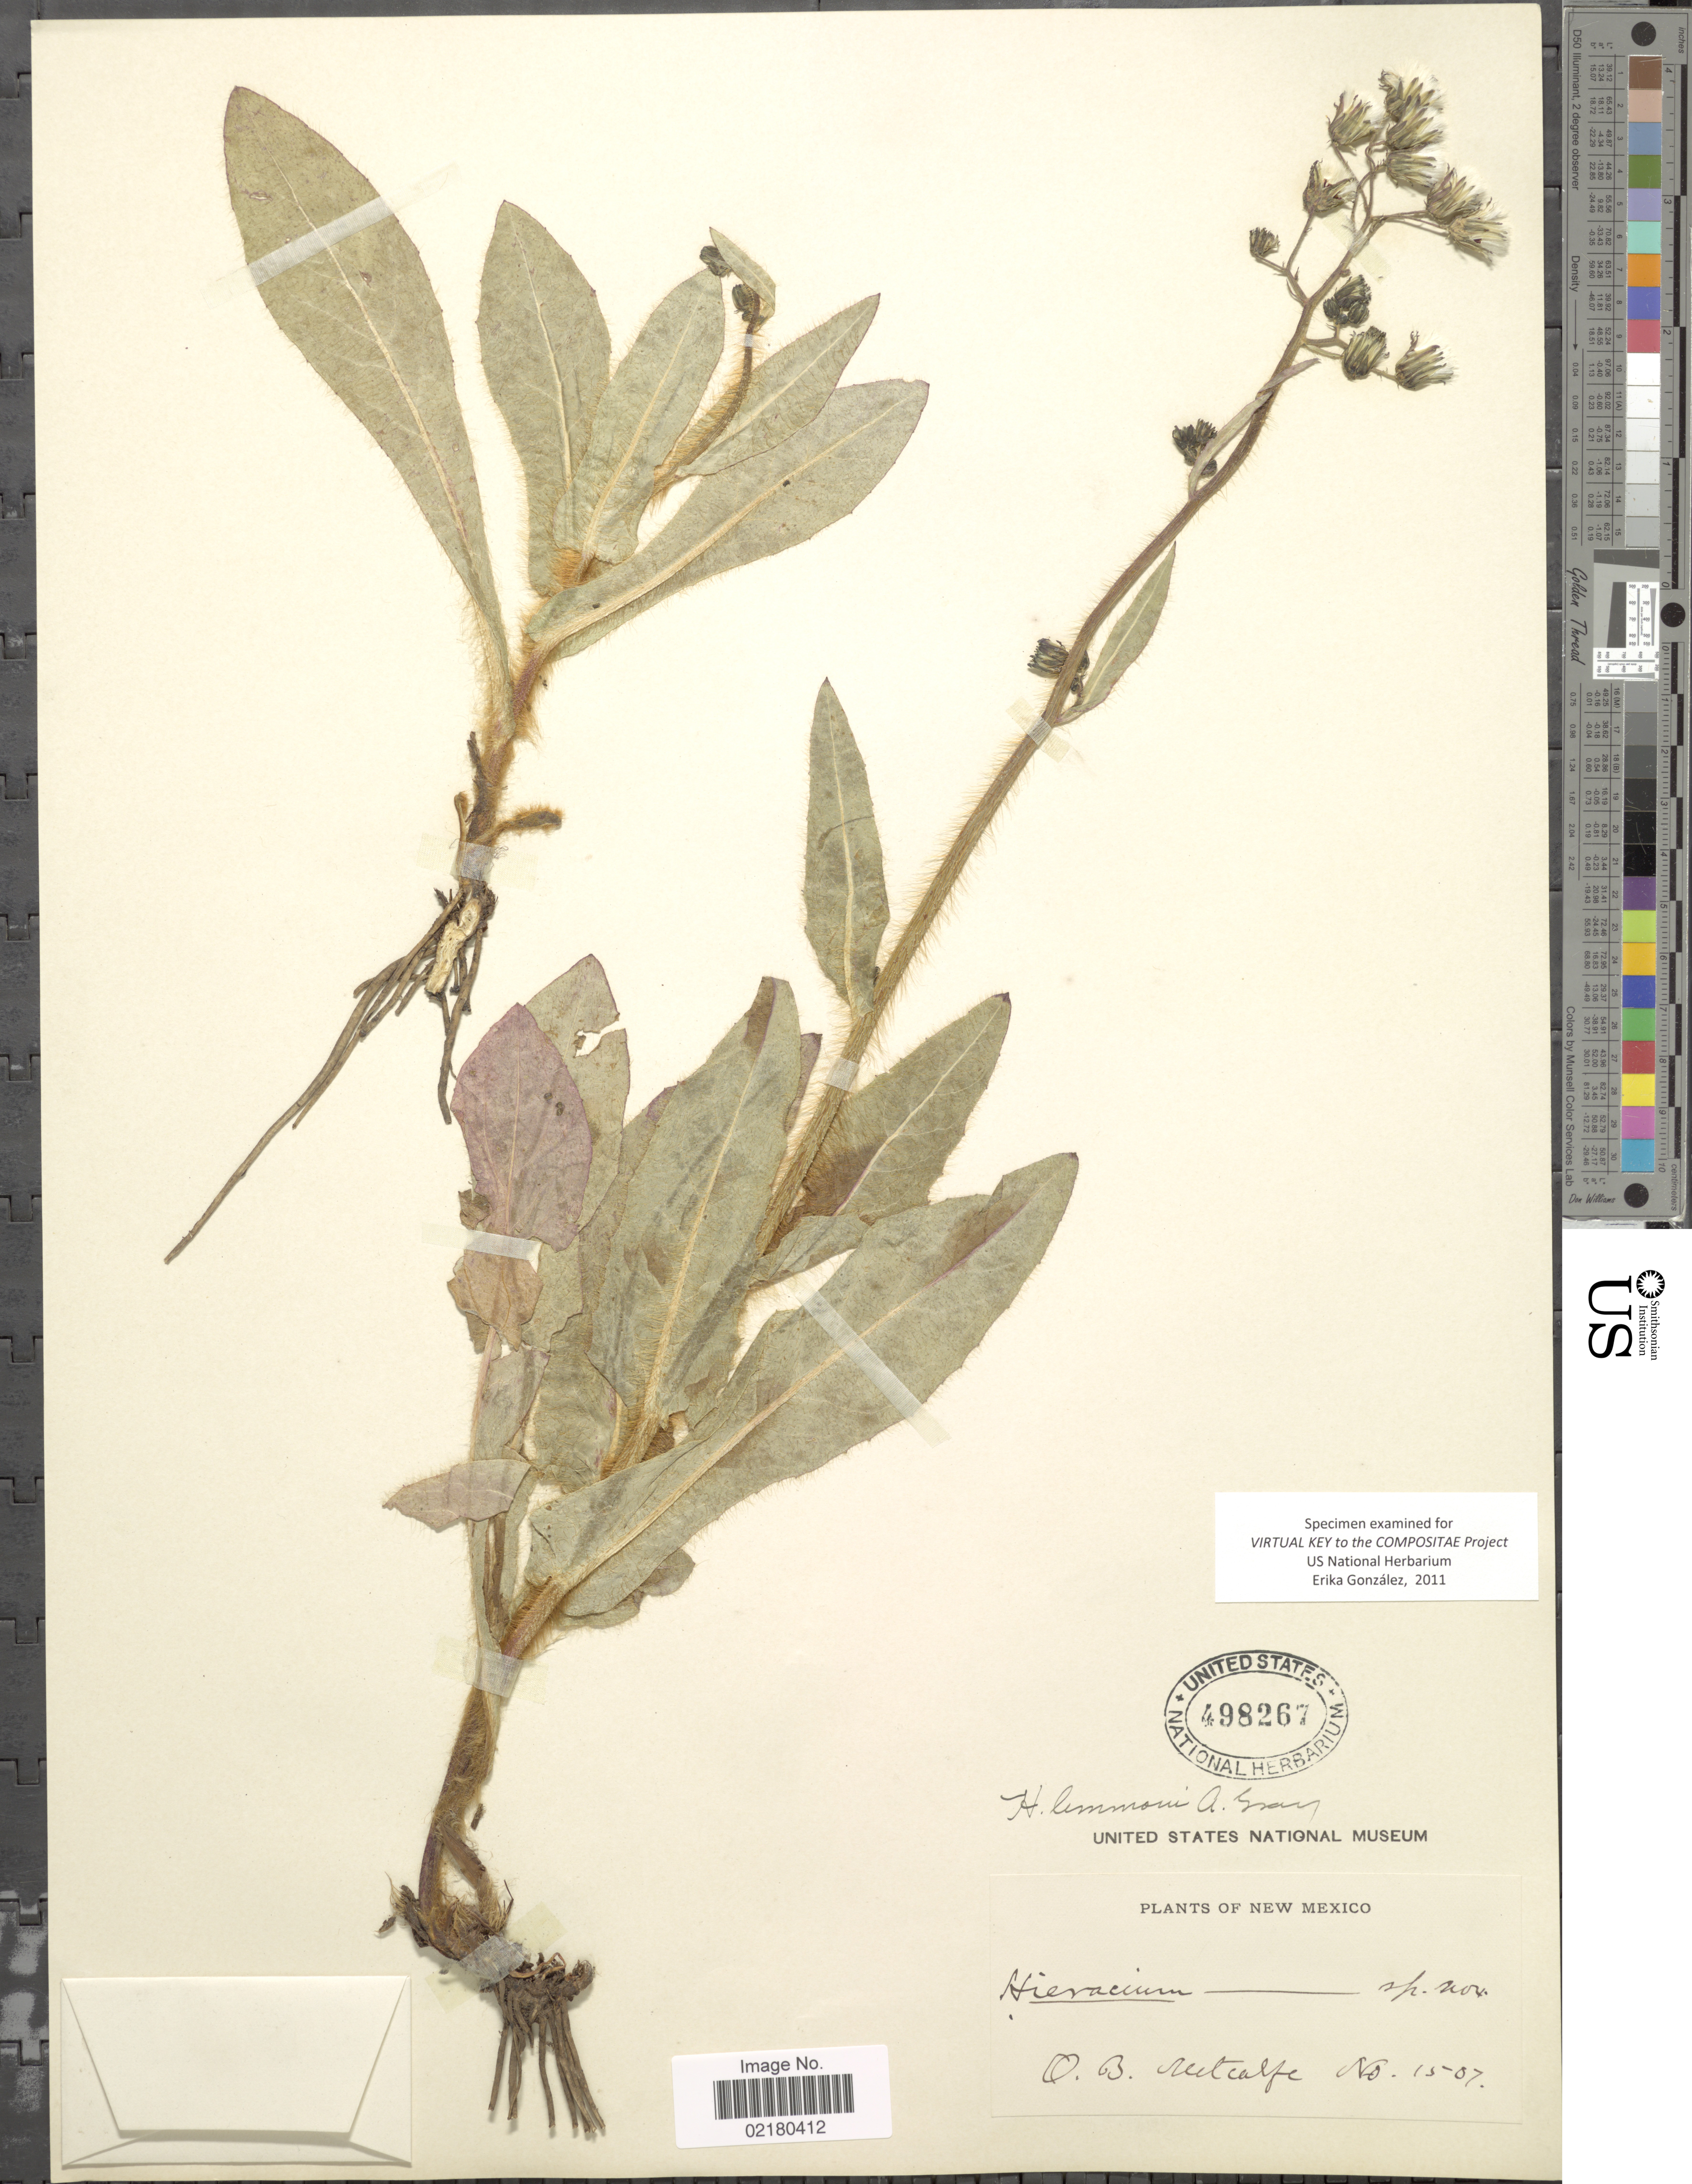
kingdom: Plantae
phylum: Tracheophyta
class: Magnoliopsida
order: Asterales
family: Asteraceae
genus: Hieracium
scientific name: Hieracium crepidispermum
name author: Fr.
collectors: O. B. Metcalfe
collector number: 1507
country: United States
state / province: New Mexico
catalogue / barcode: US 498267